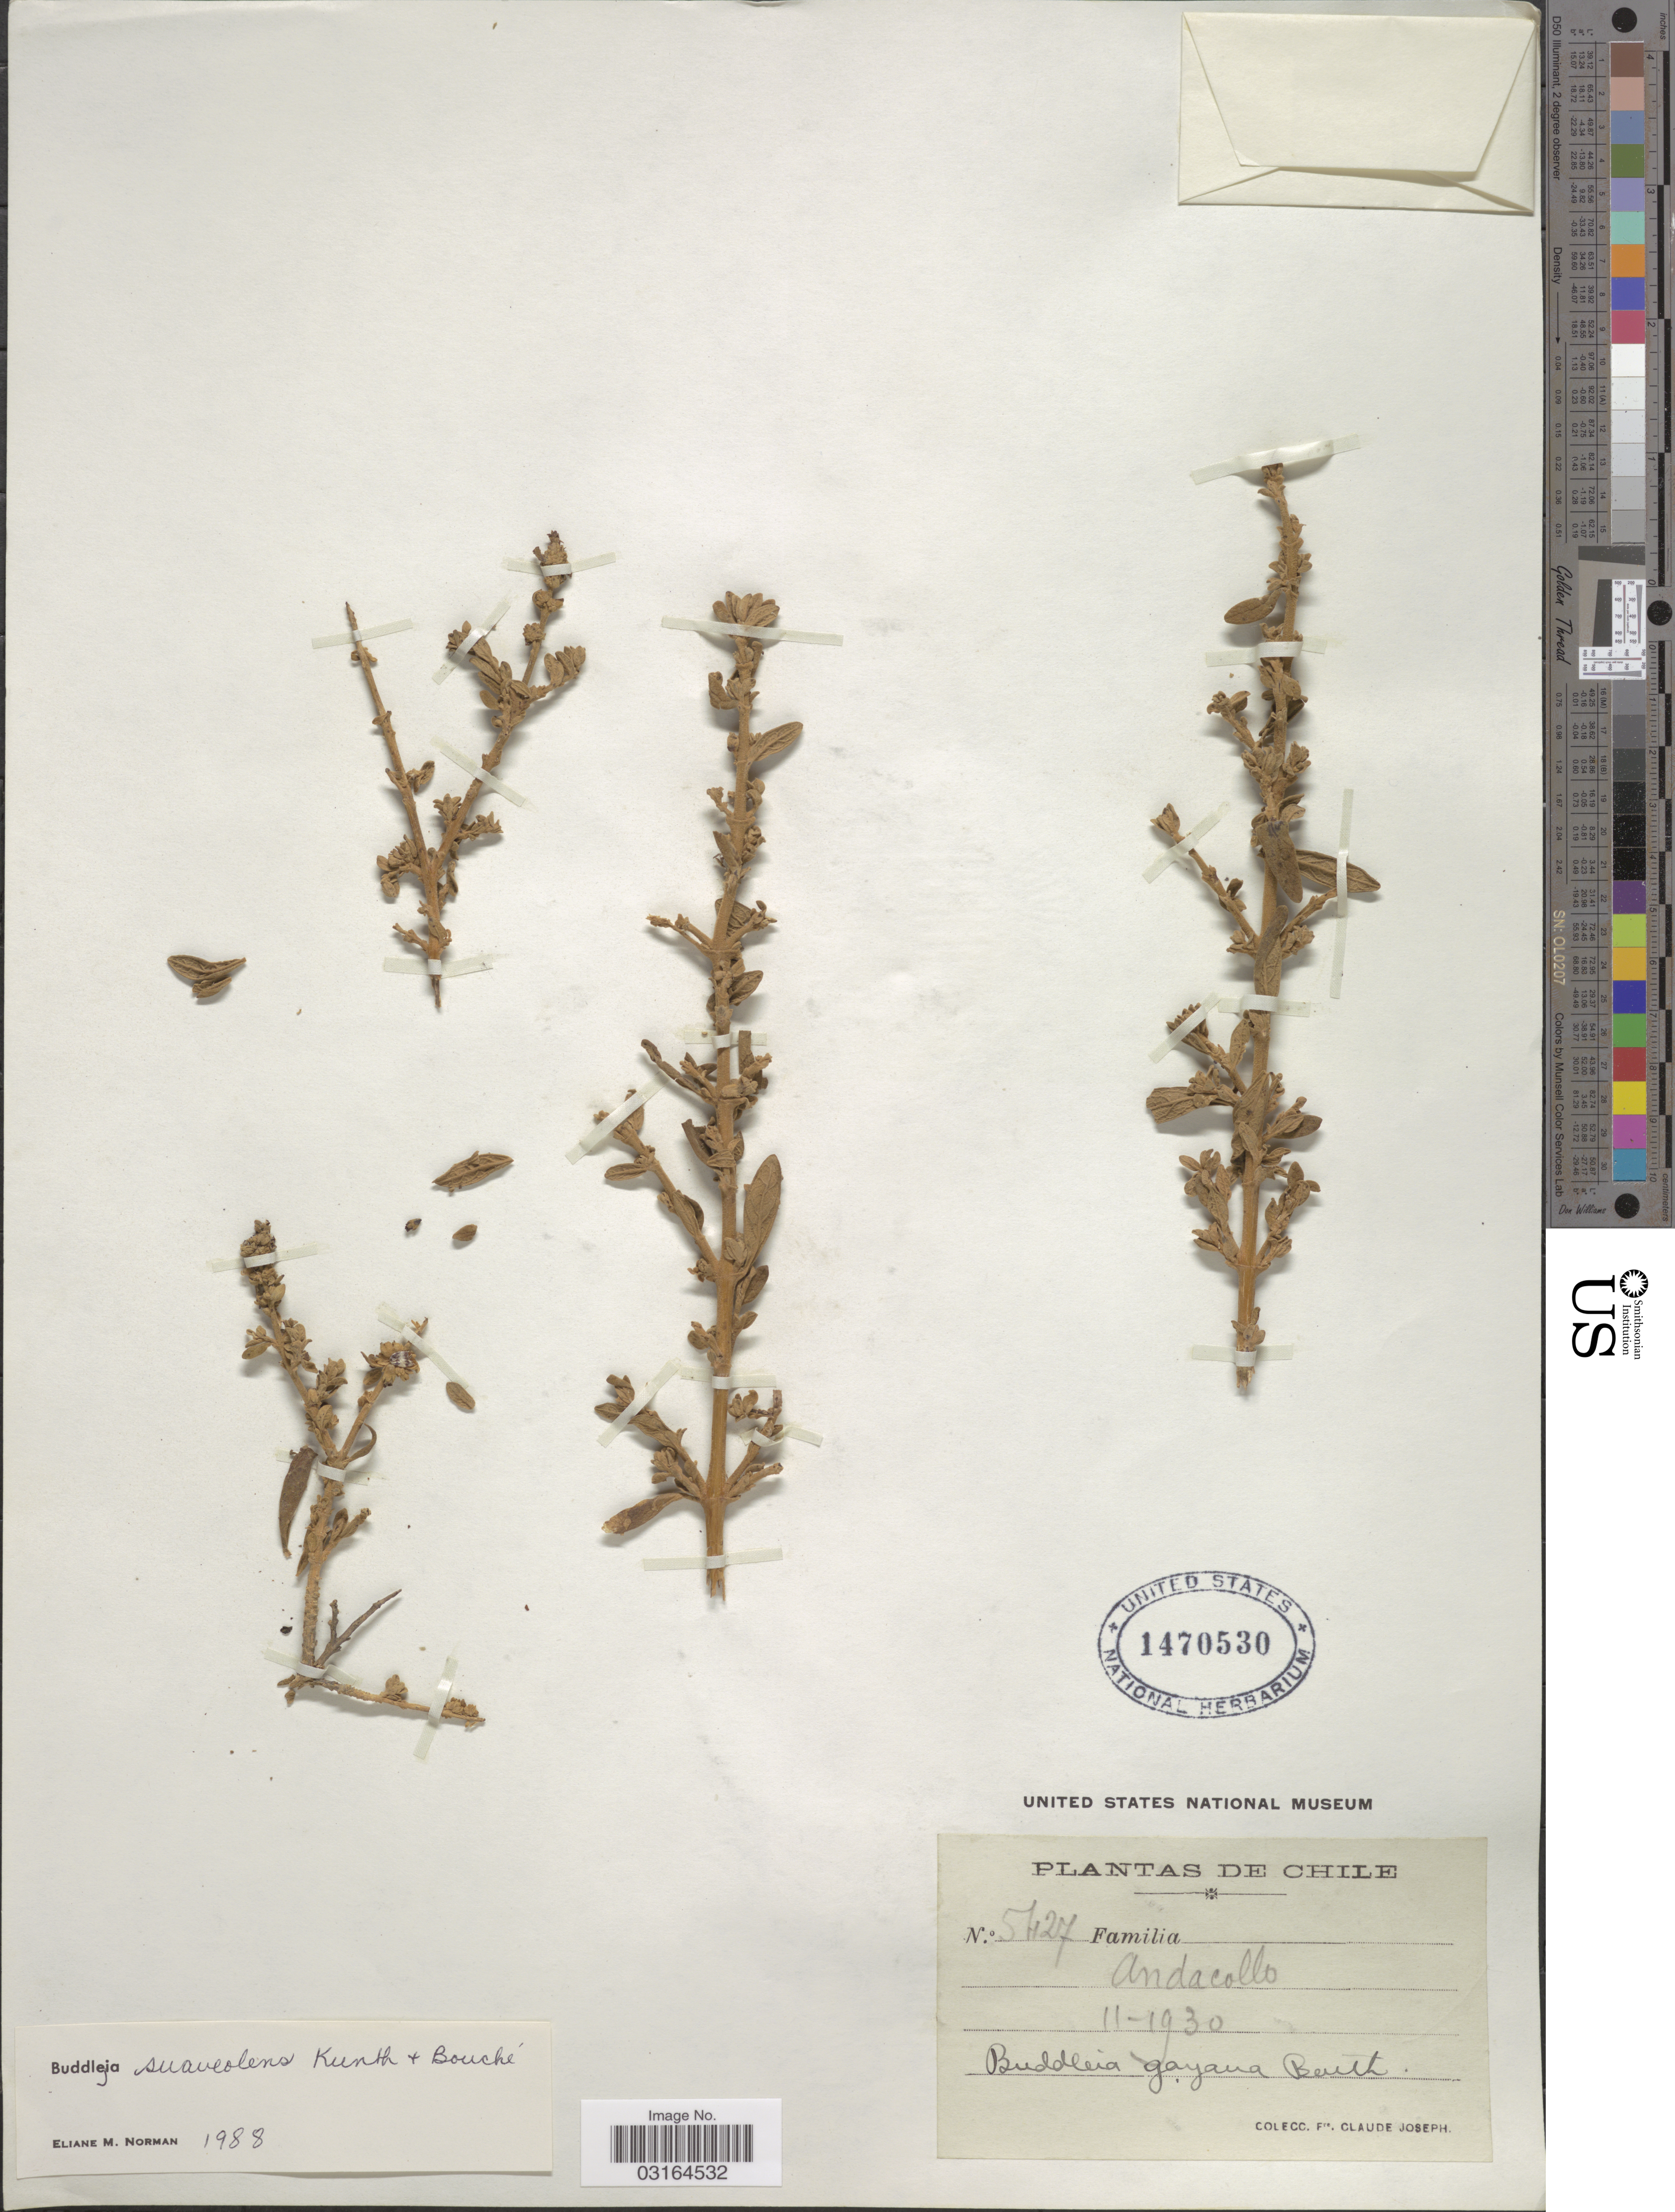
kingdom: Plantae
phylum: Tracheophyta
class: Magnoliopsida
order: Lamiales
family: Scrophulariaceae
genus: Buddleja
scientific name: Buddleja suaveolens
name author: Kunth & C.D. Bouché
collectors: Bro. Claude-Joseph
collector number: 5427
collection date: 1930-11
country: Chile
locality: Andacollo.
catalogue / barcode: US 1470530